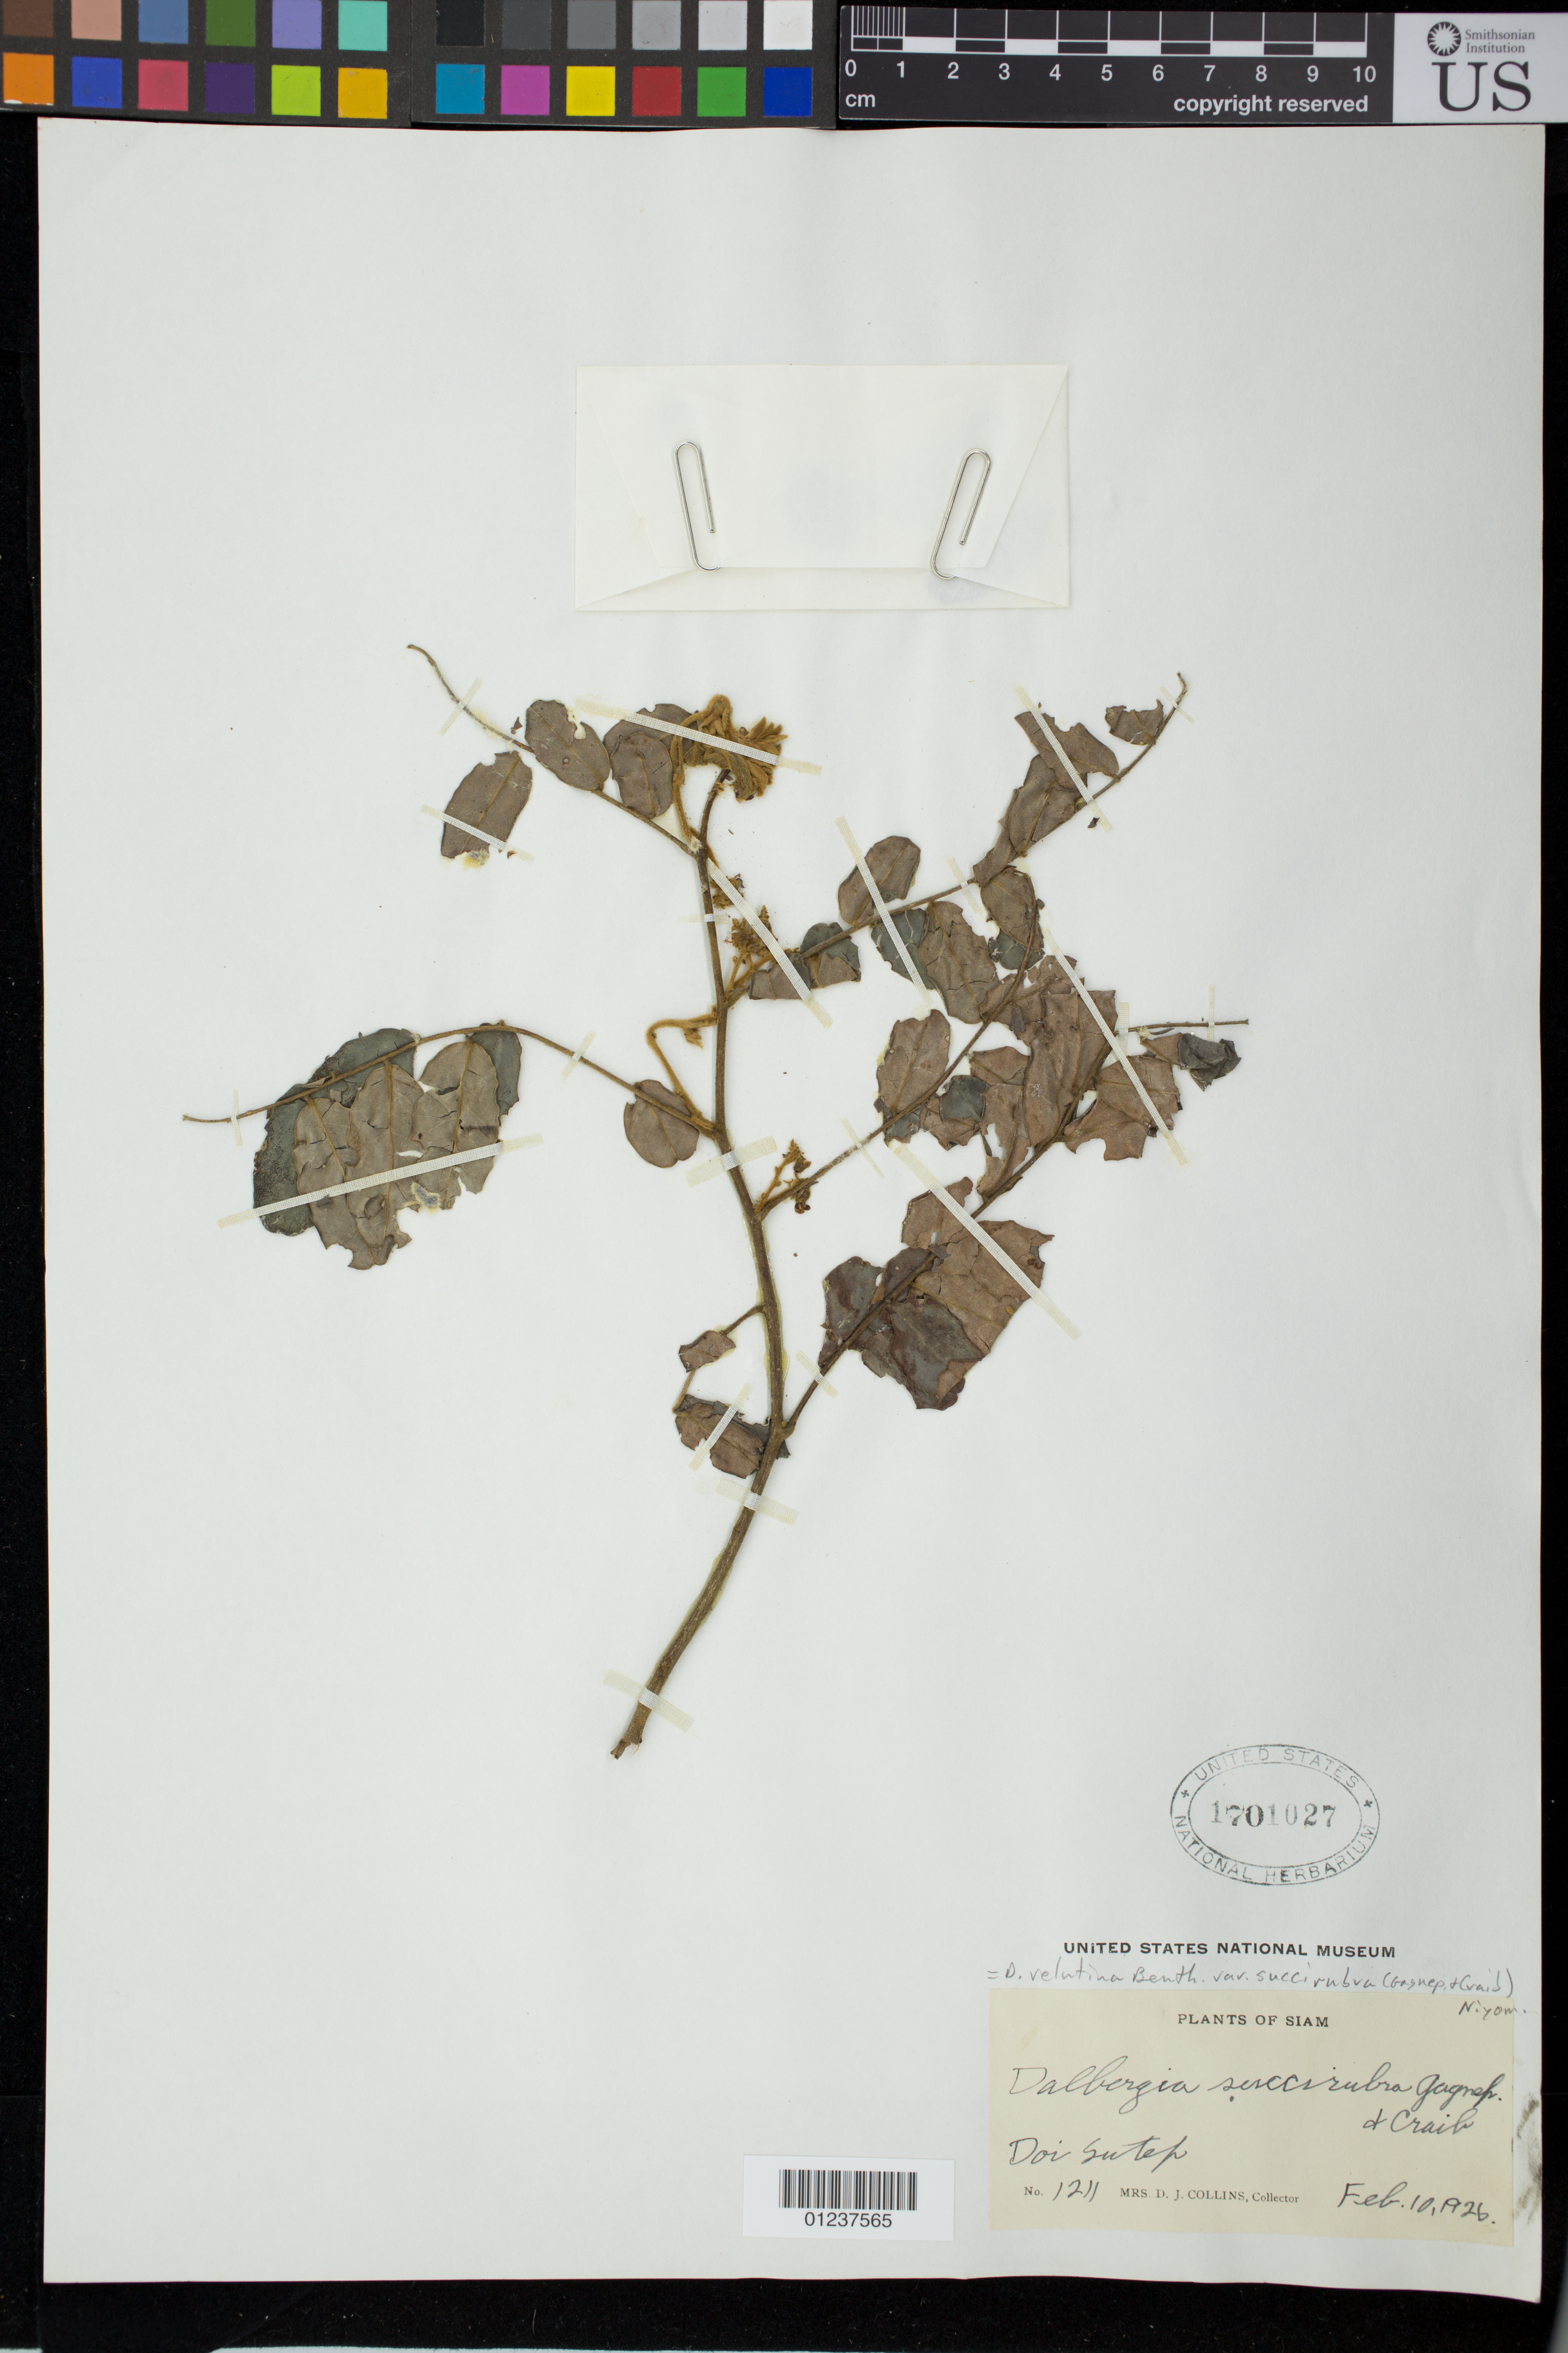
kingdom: Plantae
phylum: Tracheophyta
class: Magnoliopsida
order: Fabales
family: Fabaceae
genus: Dalbergia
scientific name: Dalbergia velutina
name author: Benth.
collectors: Mrs. D. J. Collins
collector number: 1211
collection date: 1926-02-10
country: Thailand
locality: Doi Sutep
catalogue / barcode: US 1701027